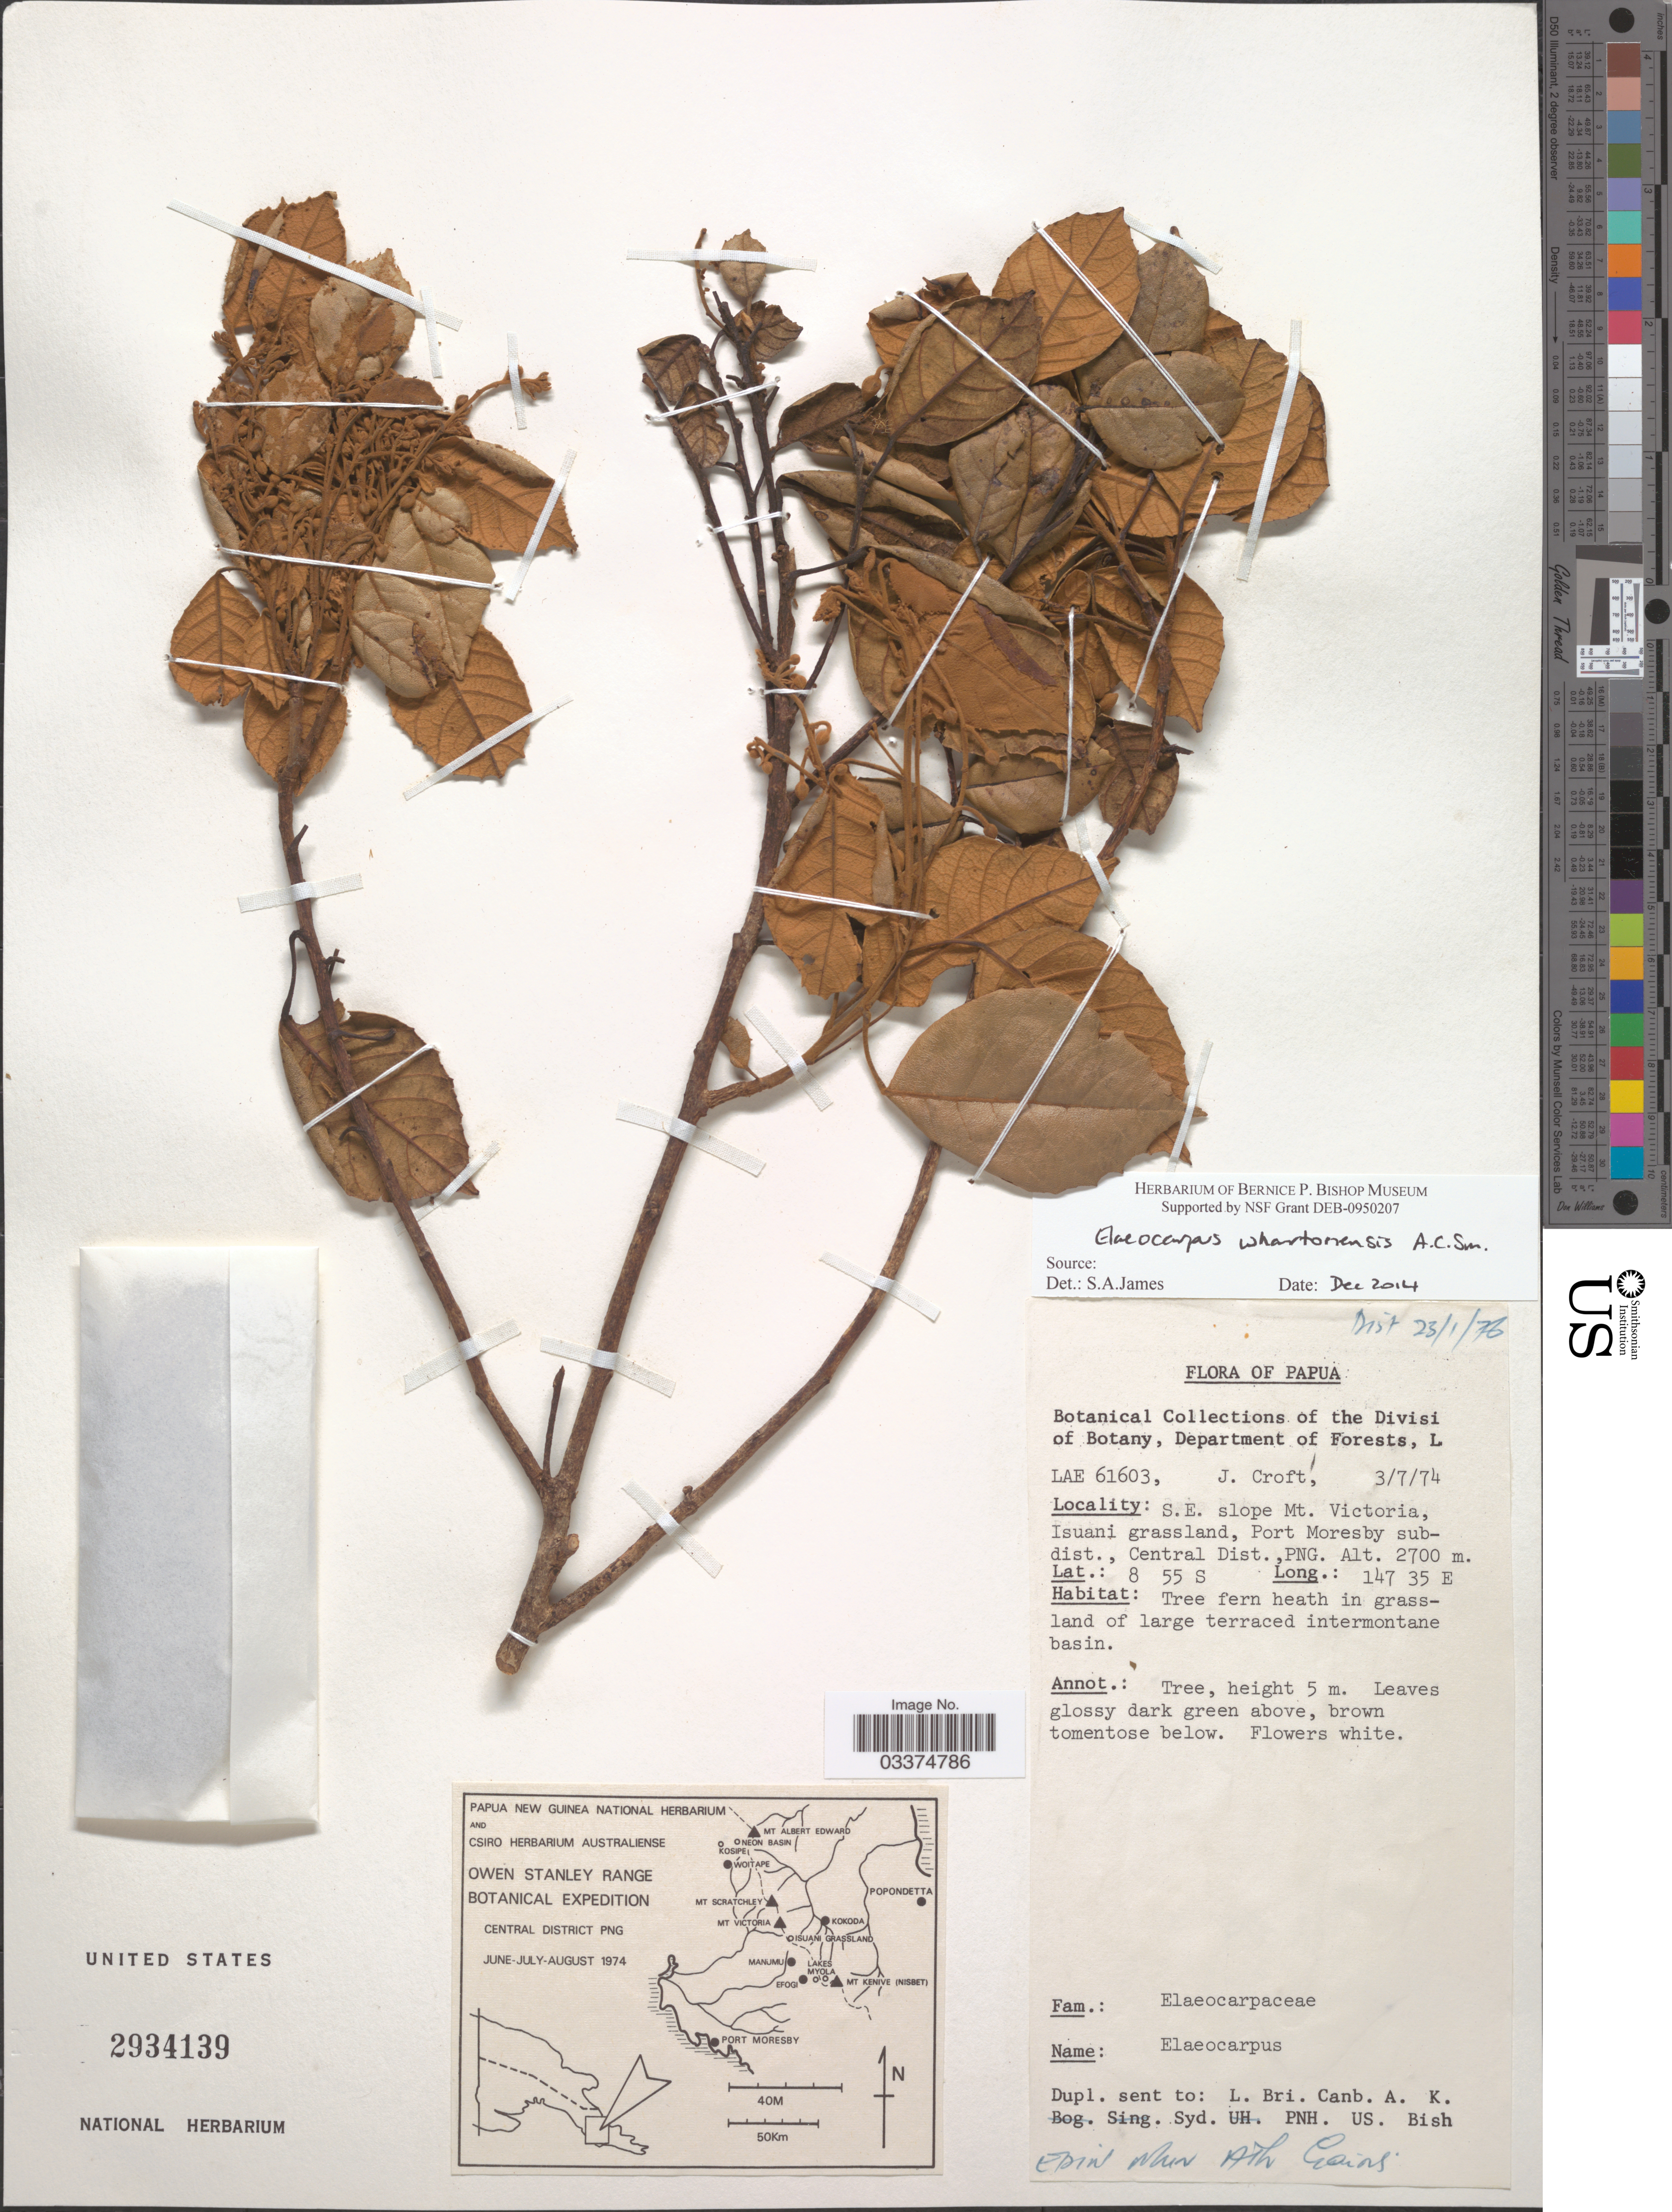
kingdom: Plantae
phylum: Tracheophyta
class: Magnoliopsida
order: Oxalidales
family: Elaeocarpaceae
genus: Elaeocarpus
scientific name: Elaeocarpus whartonensis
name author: A.C. Sm.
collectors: J. Croft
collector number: LAE 61603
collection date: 1974-07-03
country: Papua New Guinea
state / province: Central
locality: Papua. S.E. slope Mt. Victoria, Isuani grassland, Port Moresby sub-dist., Central Dist., PNG.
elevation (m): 2700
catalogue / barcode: US 2934139